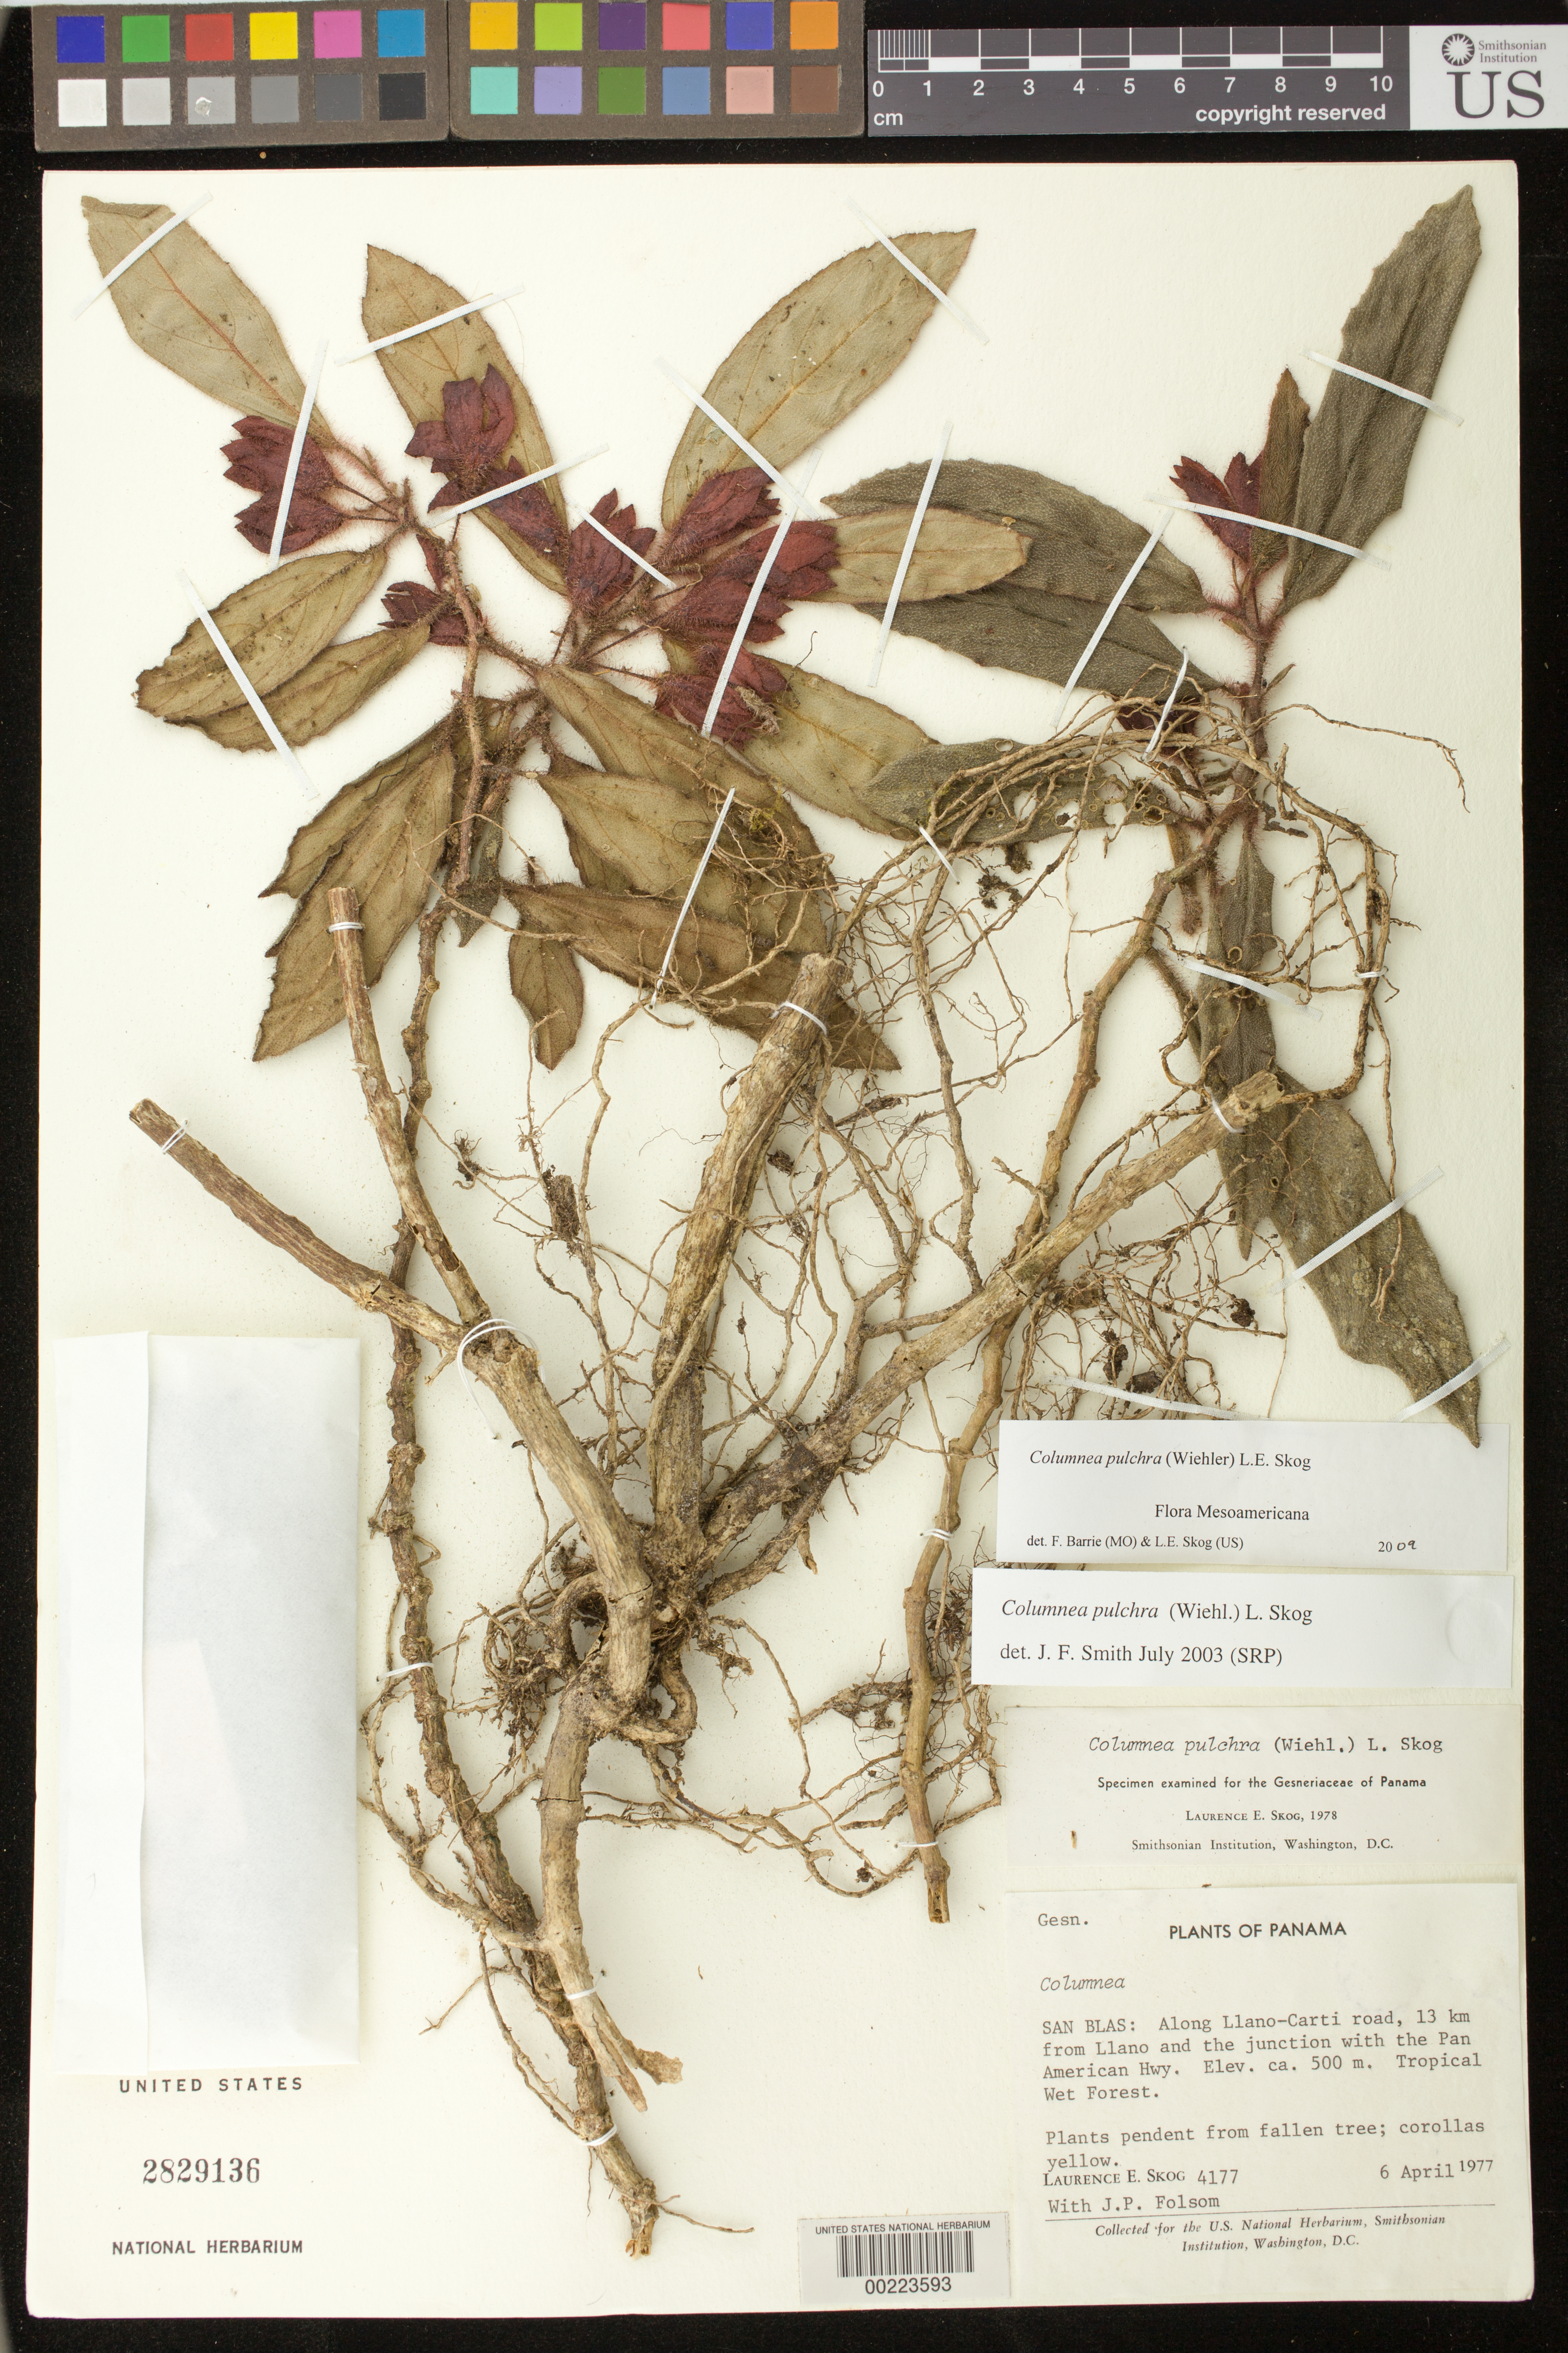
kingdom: Plantae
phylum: Tracheophyta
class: Magnoliopsida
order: Lamiales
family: Gesneriaceae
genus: Columnea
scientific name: Columnea pulchra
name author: (Wiehler) L.E. Skog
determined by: Skog, Laurence E.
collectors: L. E. Skog & J. P. Folsom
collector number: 4177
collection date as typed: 06 Apr 1977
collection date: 1977-04-06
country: Panama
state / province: Kuna Yala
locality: Along Llano-Carti road, 13 km from Llano and the junction with the Pan-American hwy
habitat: Tropical wet forest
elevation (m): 500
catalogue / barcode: US 2829136